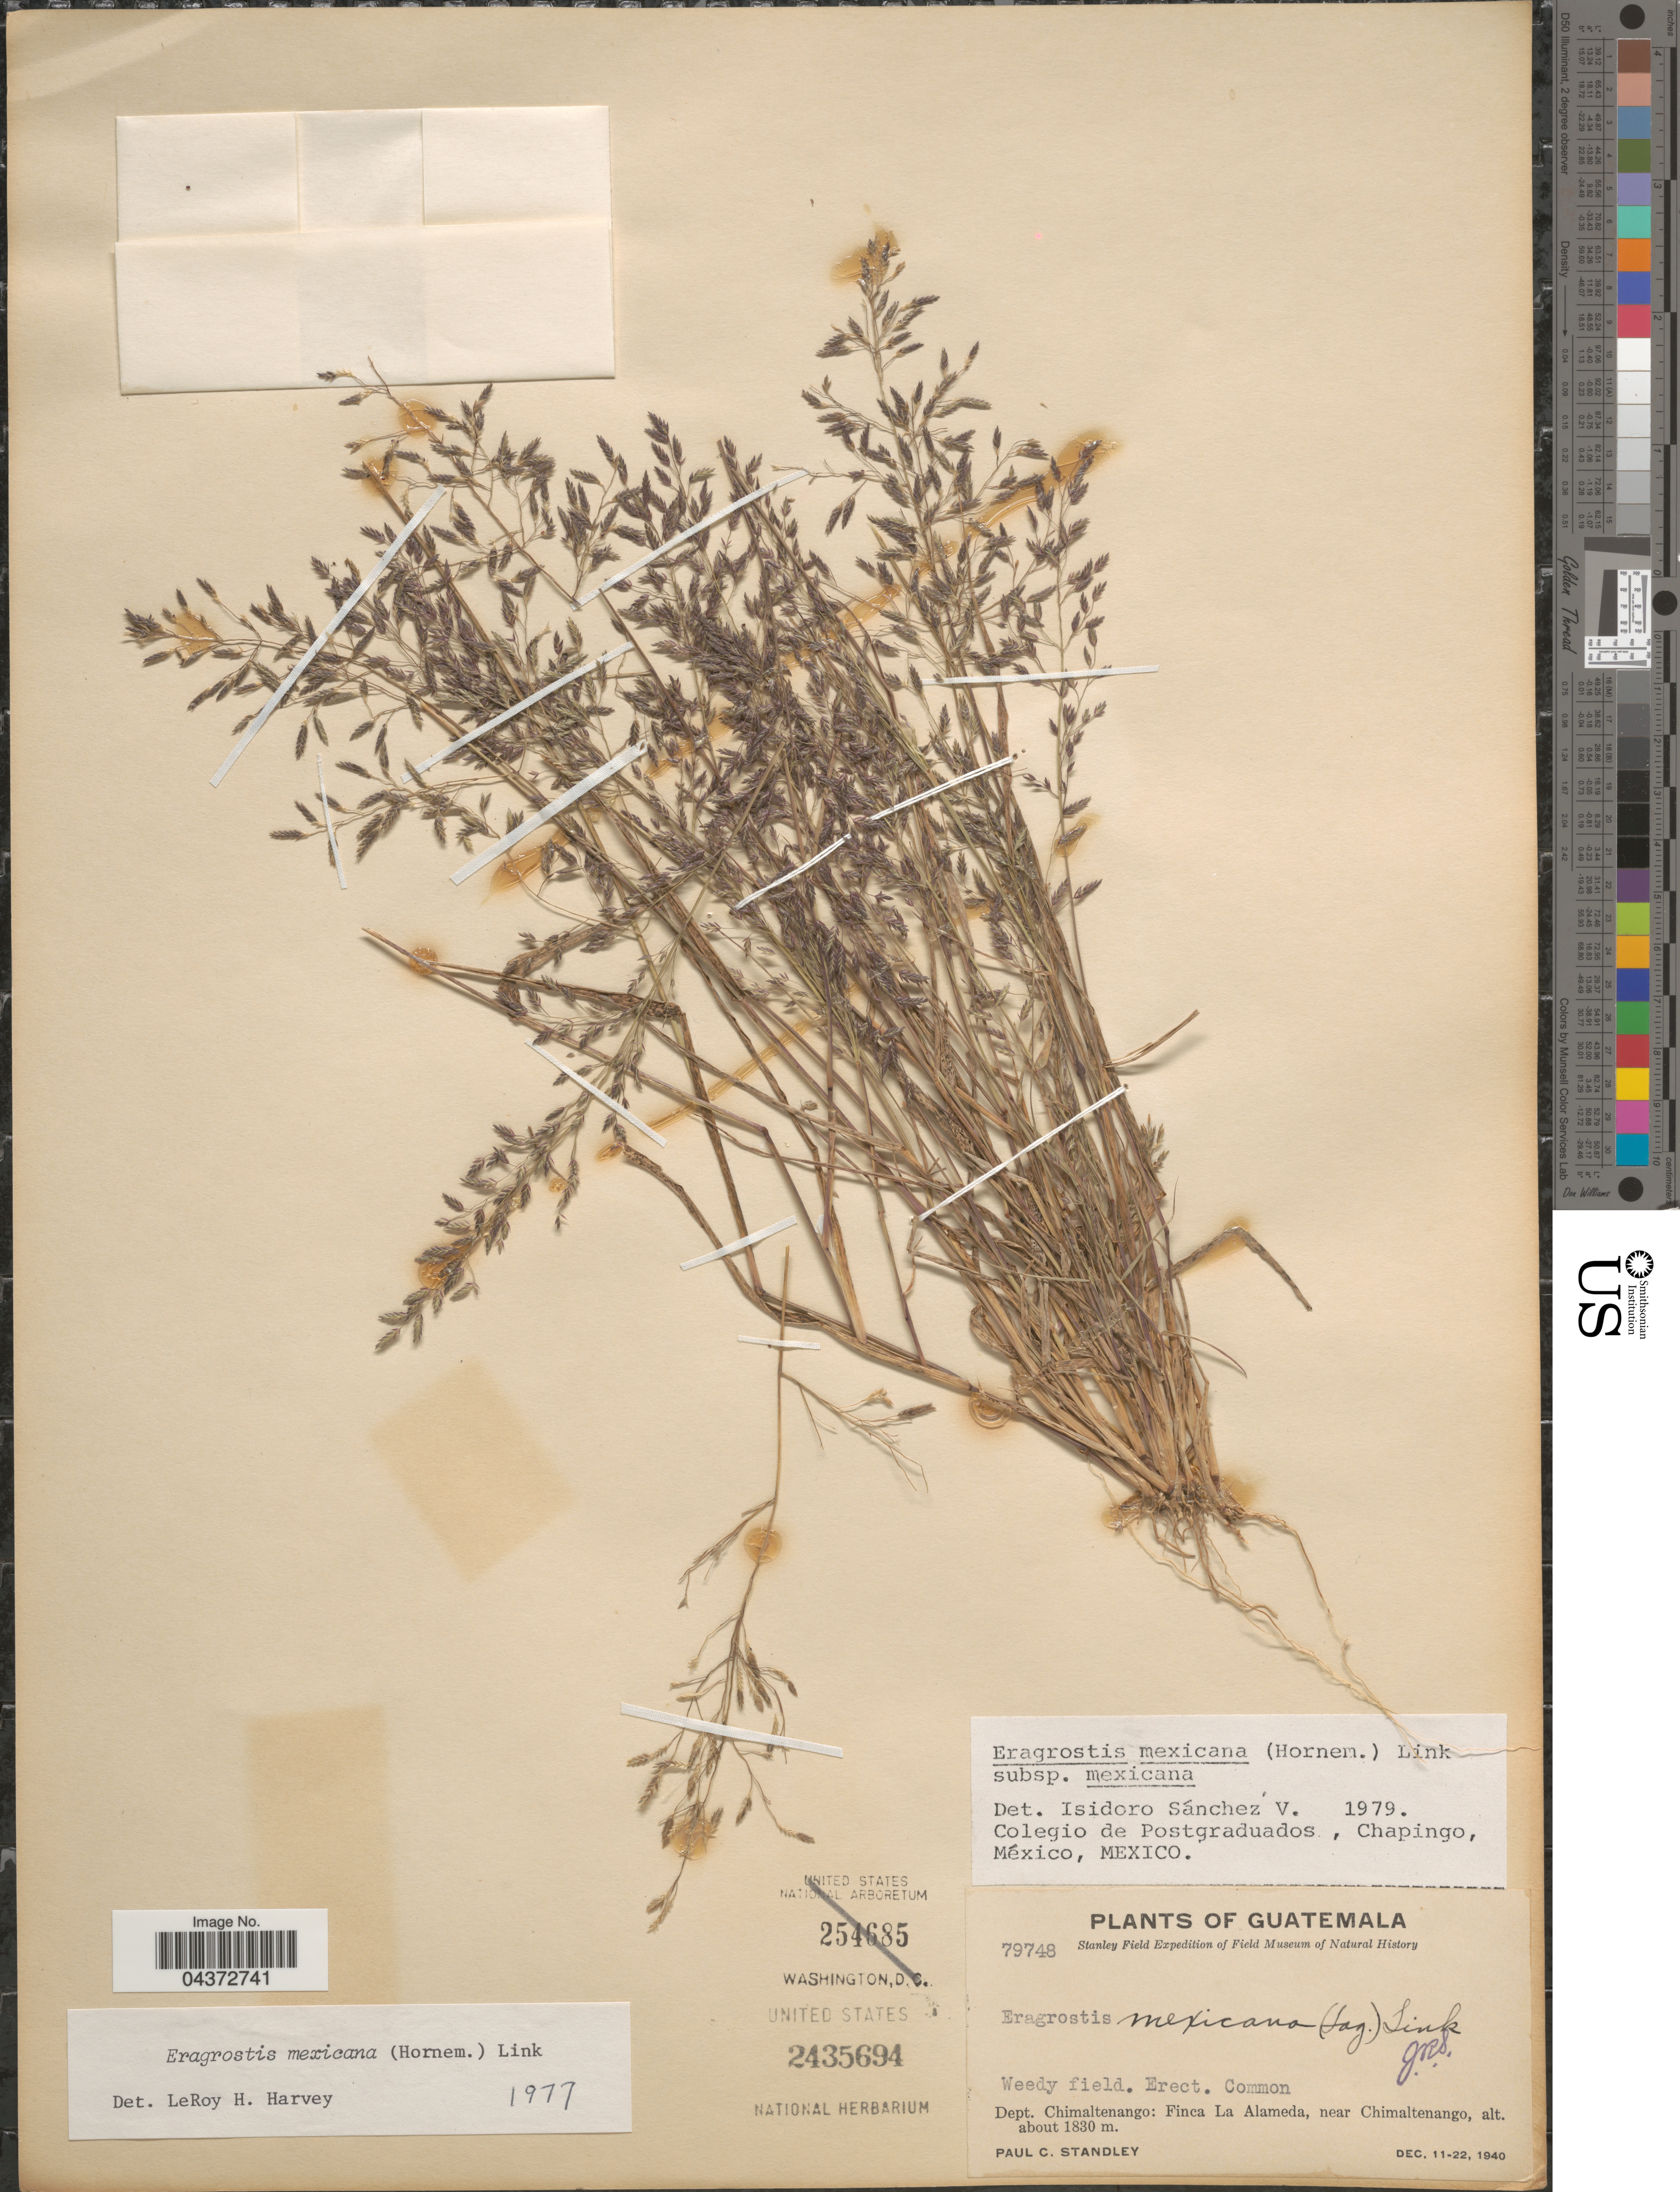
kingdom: Plantae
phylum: Tracheophyta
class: Liliopsida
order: Poales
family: Poaceae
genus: Eragrostis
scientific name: Eragrostis mexicana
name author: (Hornem.) Link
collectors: P. C. Standley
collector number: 79748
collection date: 1940-12-11/1940-12-22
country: Guatemala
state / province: Chimaltenango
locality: Stanley Field Expedition. Dept. Chimaltenango: Finca La Alameda, near Chimaltenango.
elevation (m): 1830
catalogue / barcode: US 2435694